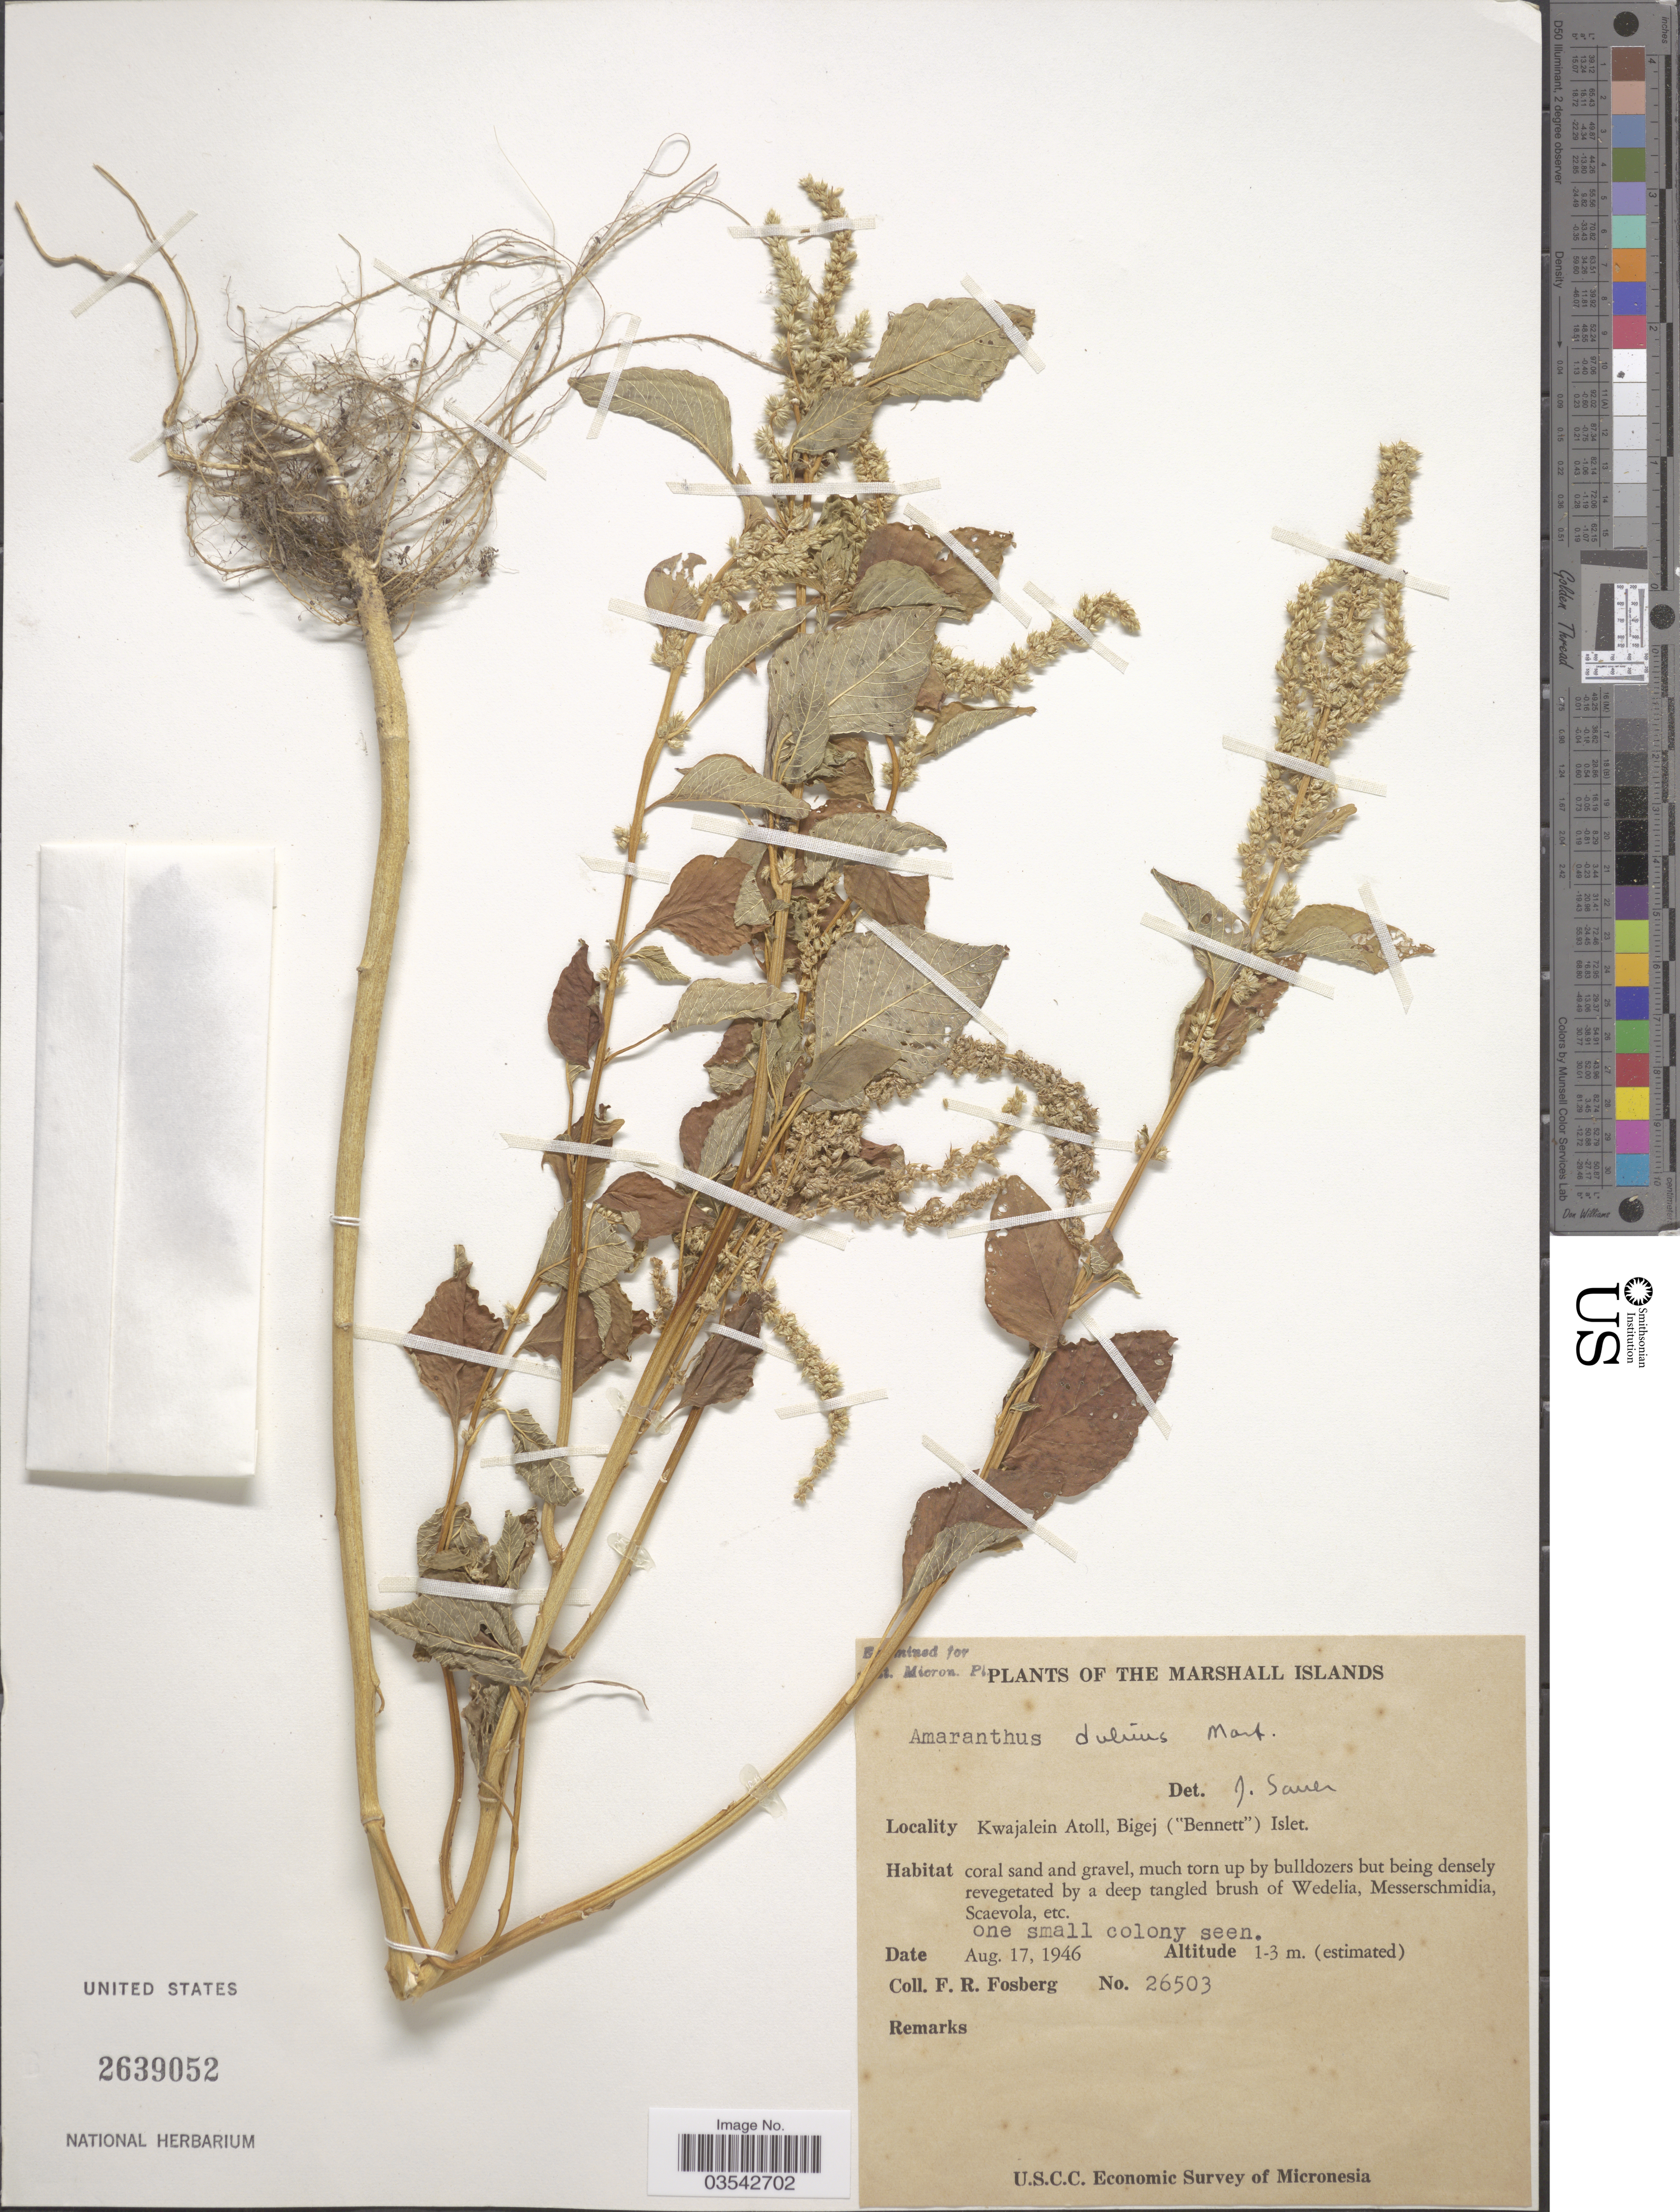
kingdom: Plantae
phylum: Tracheophyta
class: Magnoliopsida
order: Caryophyllales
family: Amaranthaceae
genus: Amaranthus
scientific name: Amaranthus dubius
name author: Mart. ex Thell.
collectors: F. R. Fosberg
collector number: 26503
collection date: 1946-08-17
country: Marshall Islands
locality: Kwajalein Atoll, Bigej ("Bennett") Islet.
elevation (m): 1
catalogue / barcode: US 2639052